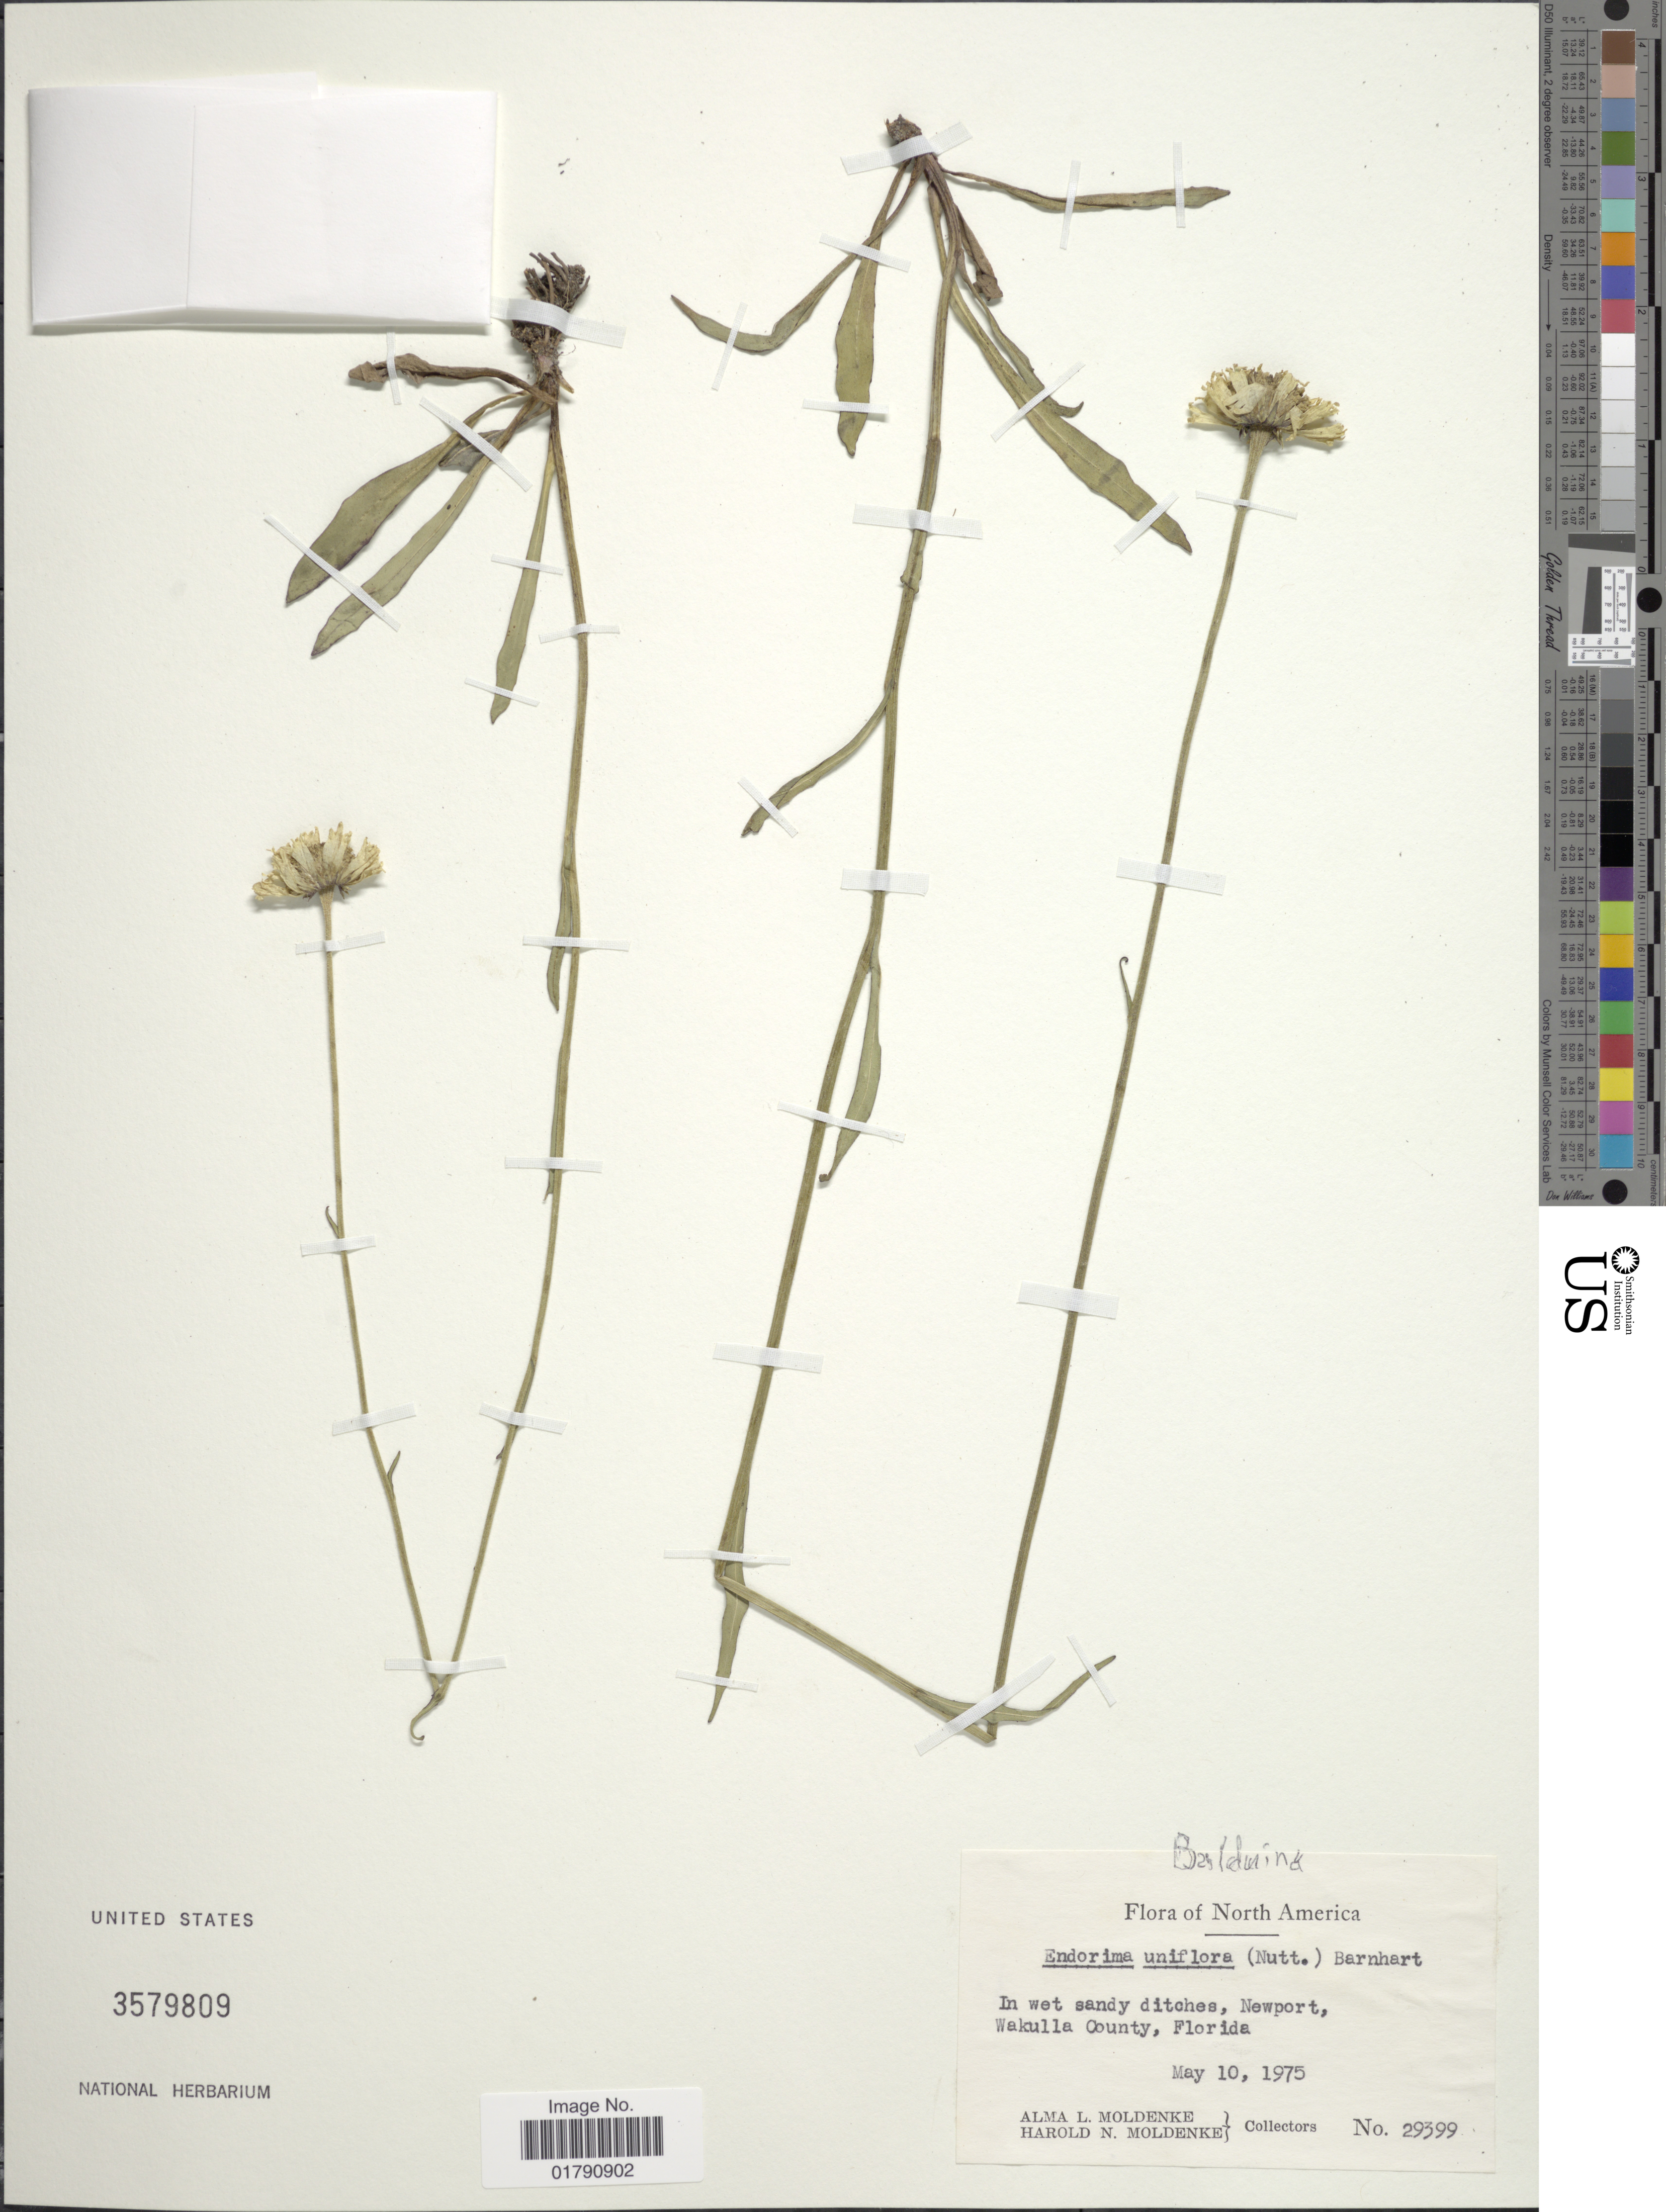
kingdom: Plantae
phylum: Tracheophyta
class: Magnoliopsida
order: Asterales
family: Asteraceae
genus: Balduina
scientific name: Balduina uniflora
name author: Nutt.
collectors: A. L. Moldenke & H. N. Moldenke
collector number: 29399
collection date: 1975-05-10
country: United States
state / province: Florida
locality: North America, Newport, Wakulla County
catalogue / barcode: US 3579809